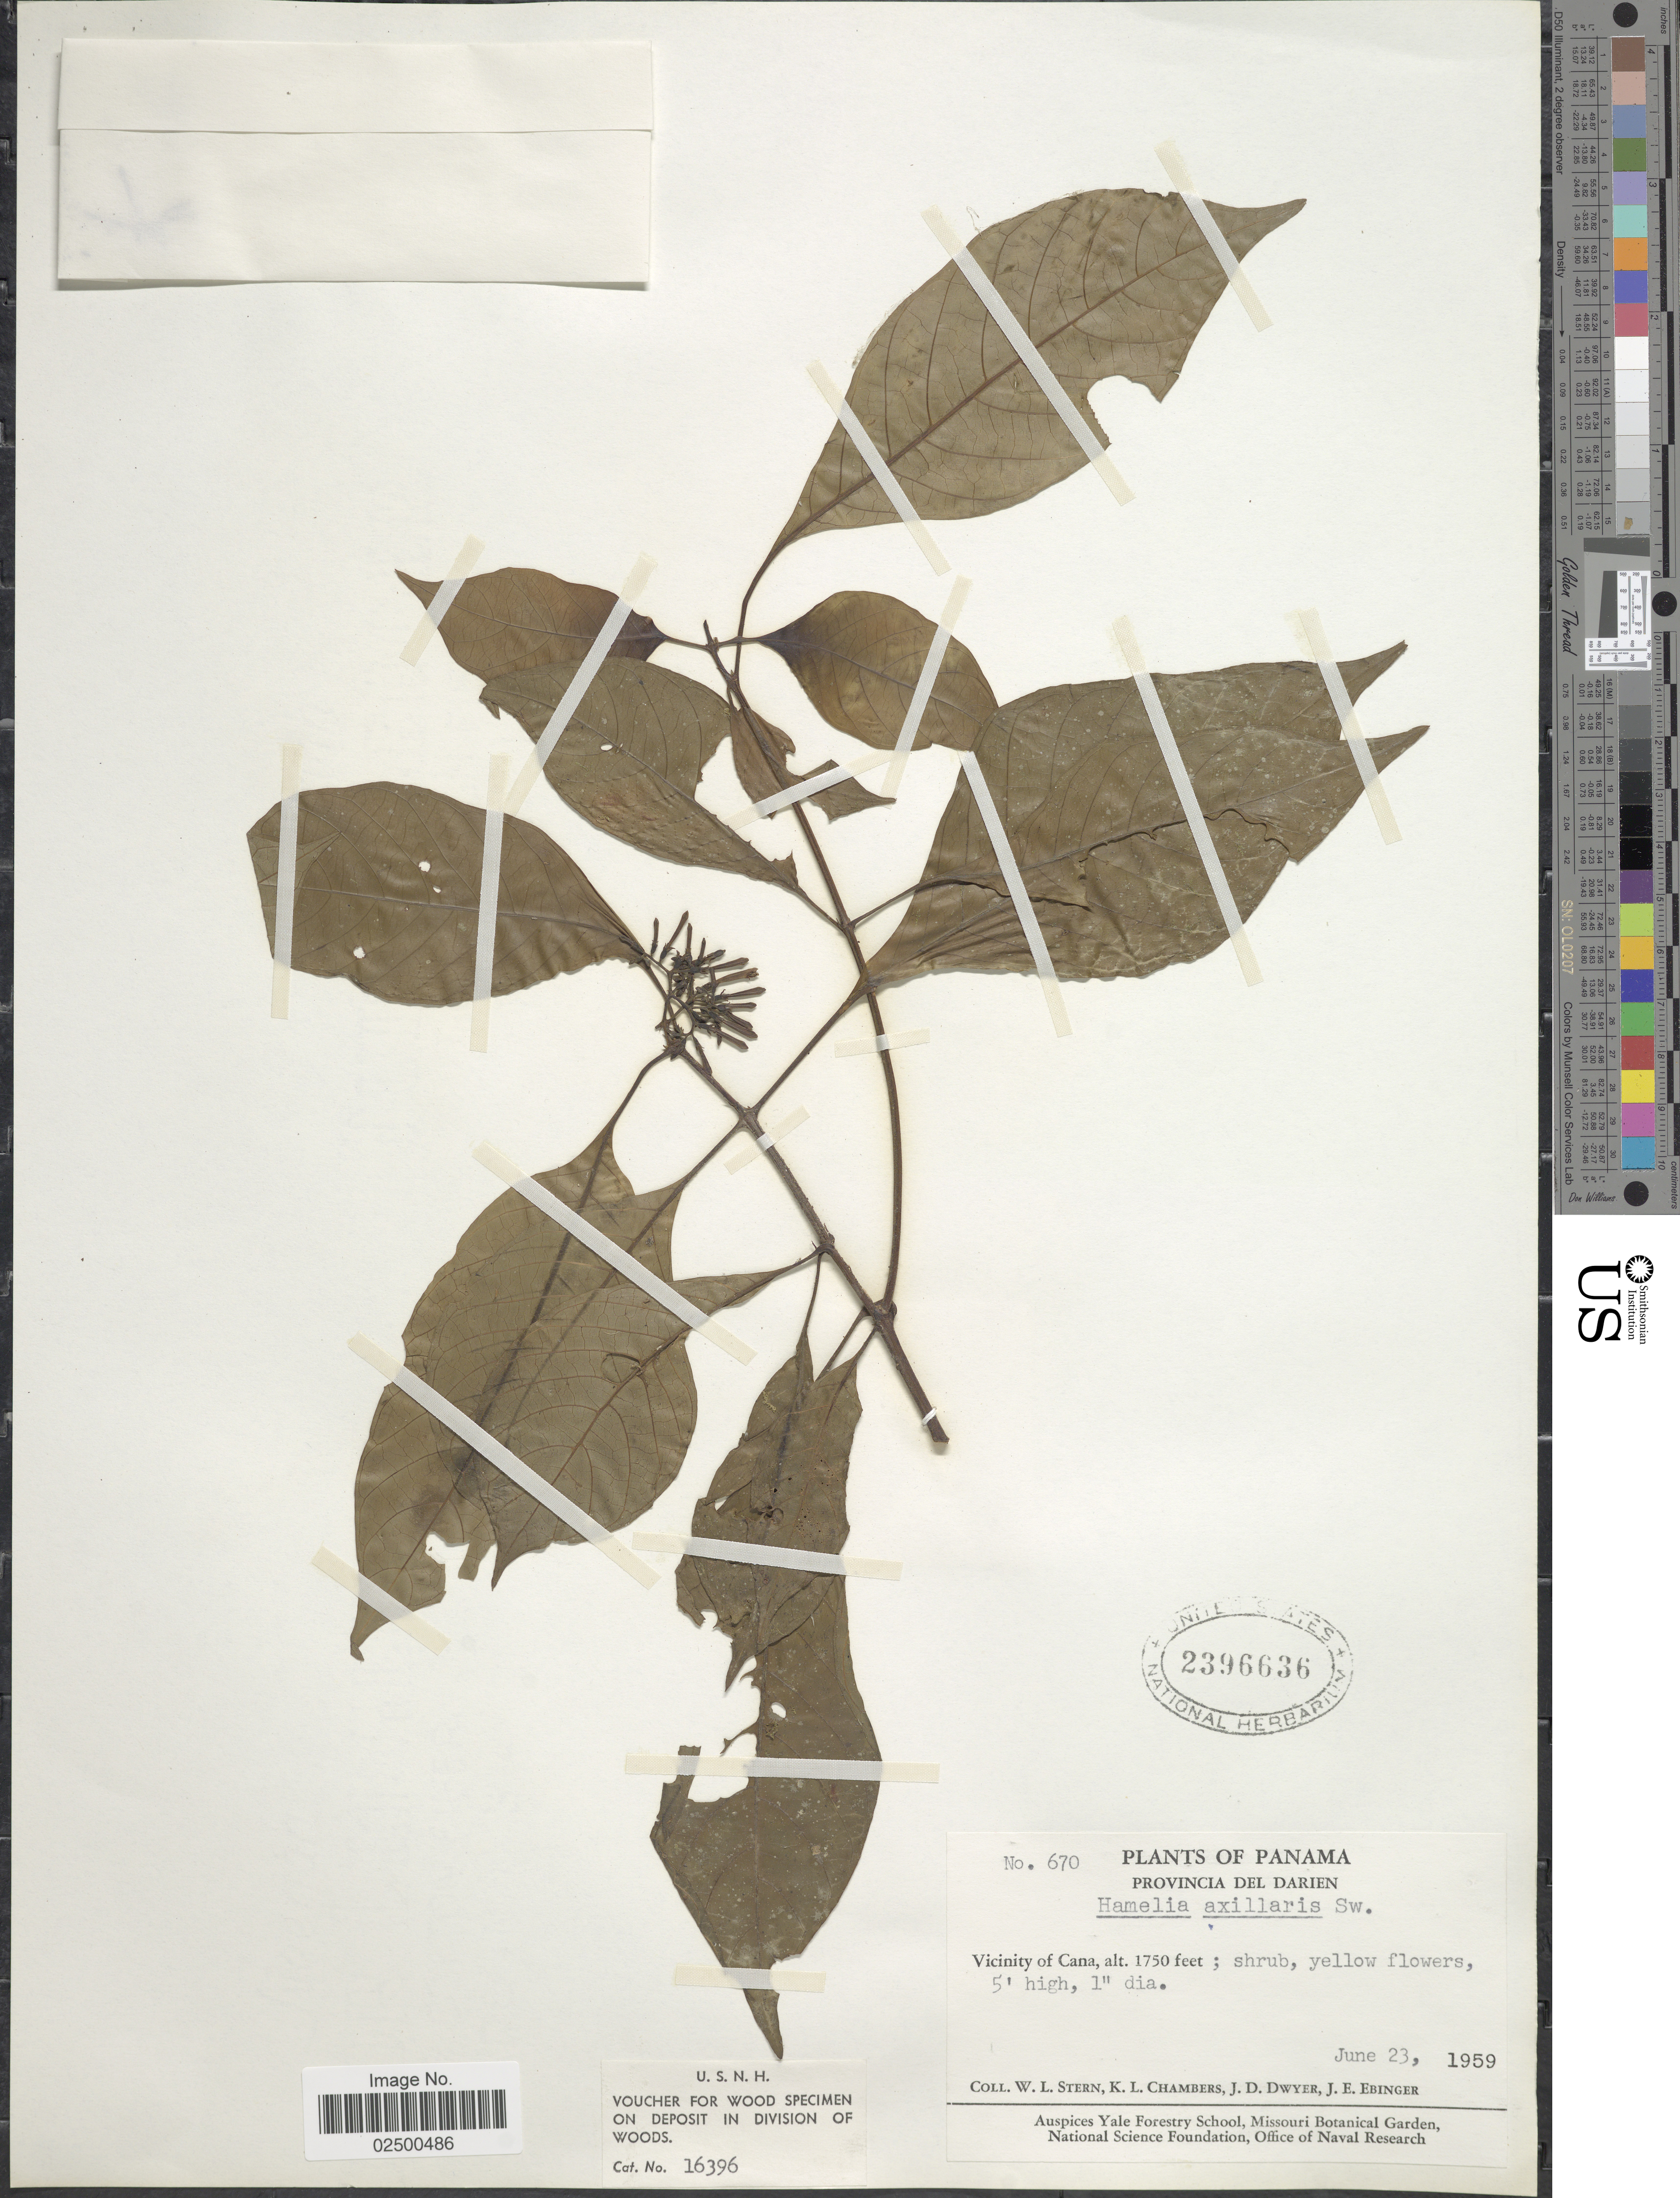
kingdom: Plantae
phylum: Tracheophyta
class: Magnoliopsida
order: Gentianales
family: Rubiaceae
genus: Hamelia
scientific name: Hamelia axillaris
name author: Sw.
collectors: W. L. Stern, K. Chambers, J. D. Dwyer & J. Ebinger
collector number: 670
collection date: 1959-06-23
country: Panama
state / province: Darién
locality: Provincia del Darien, Vicinity of Cana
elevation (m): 533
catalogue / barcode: US 2396636